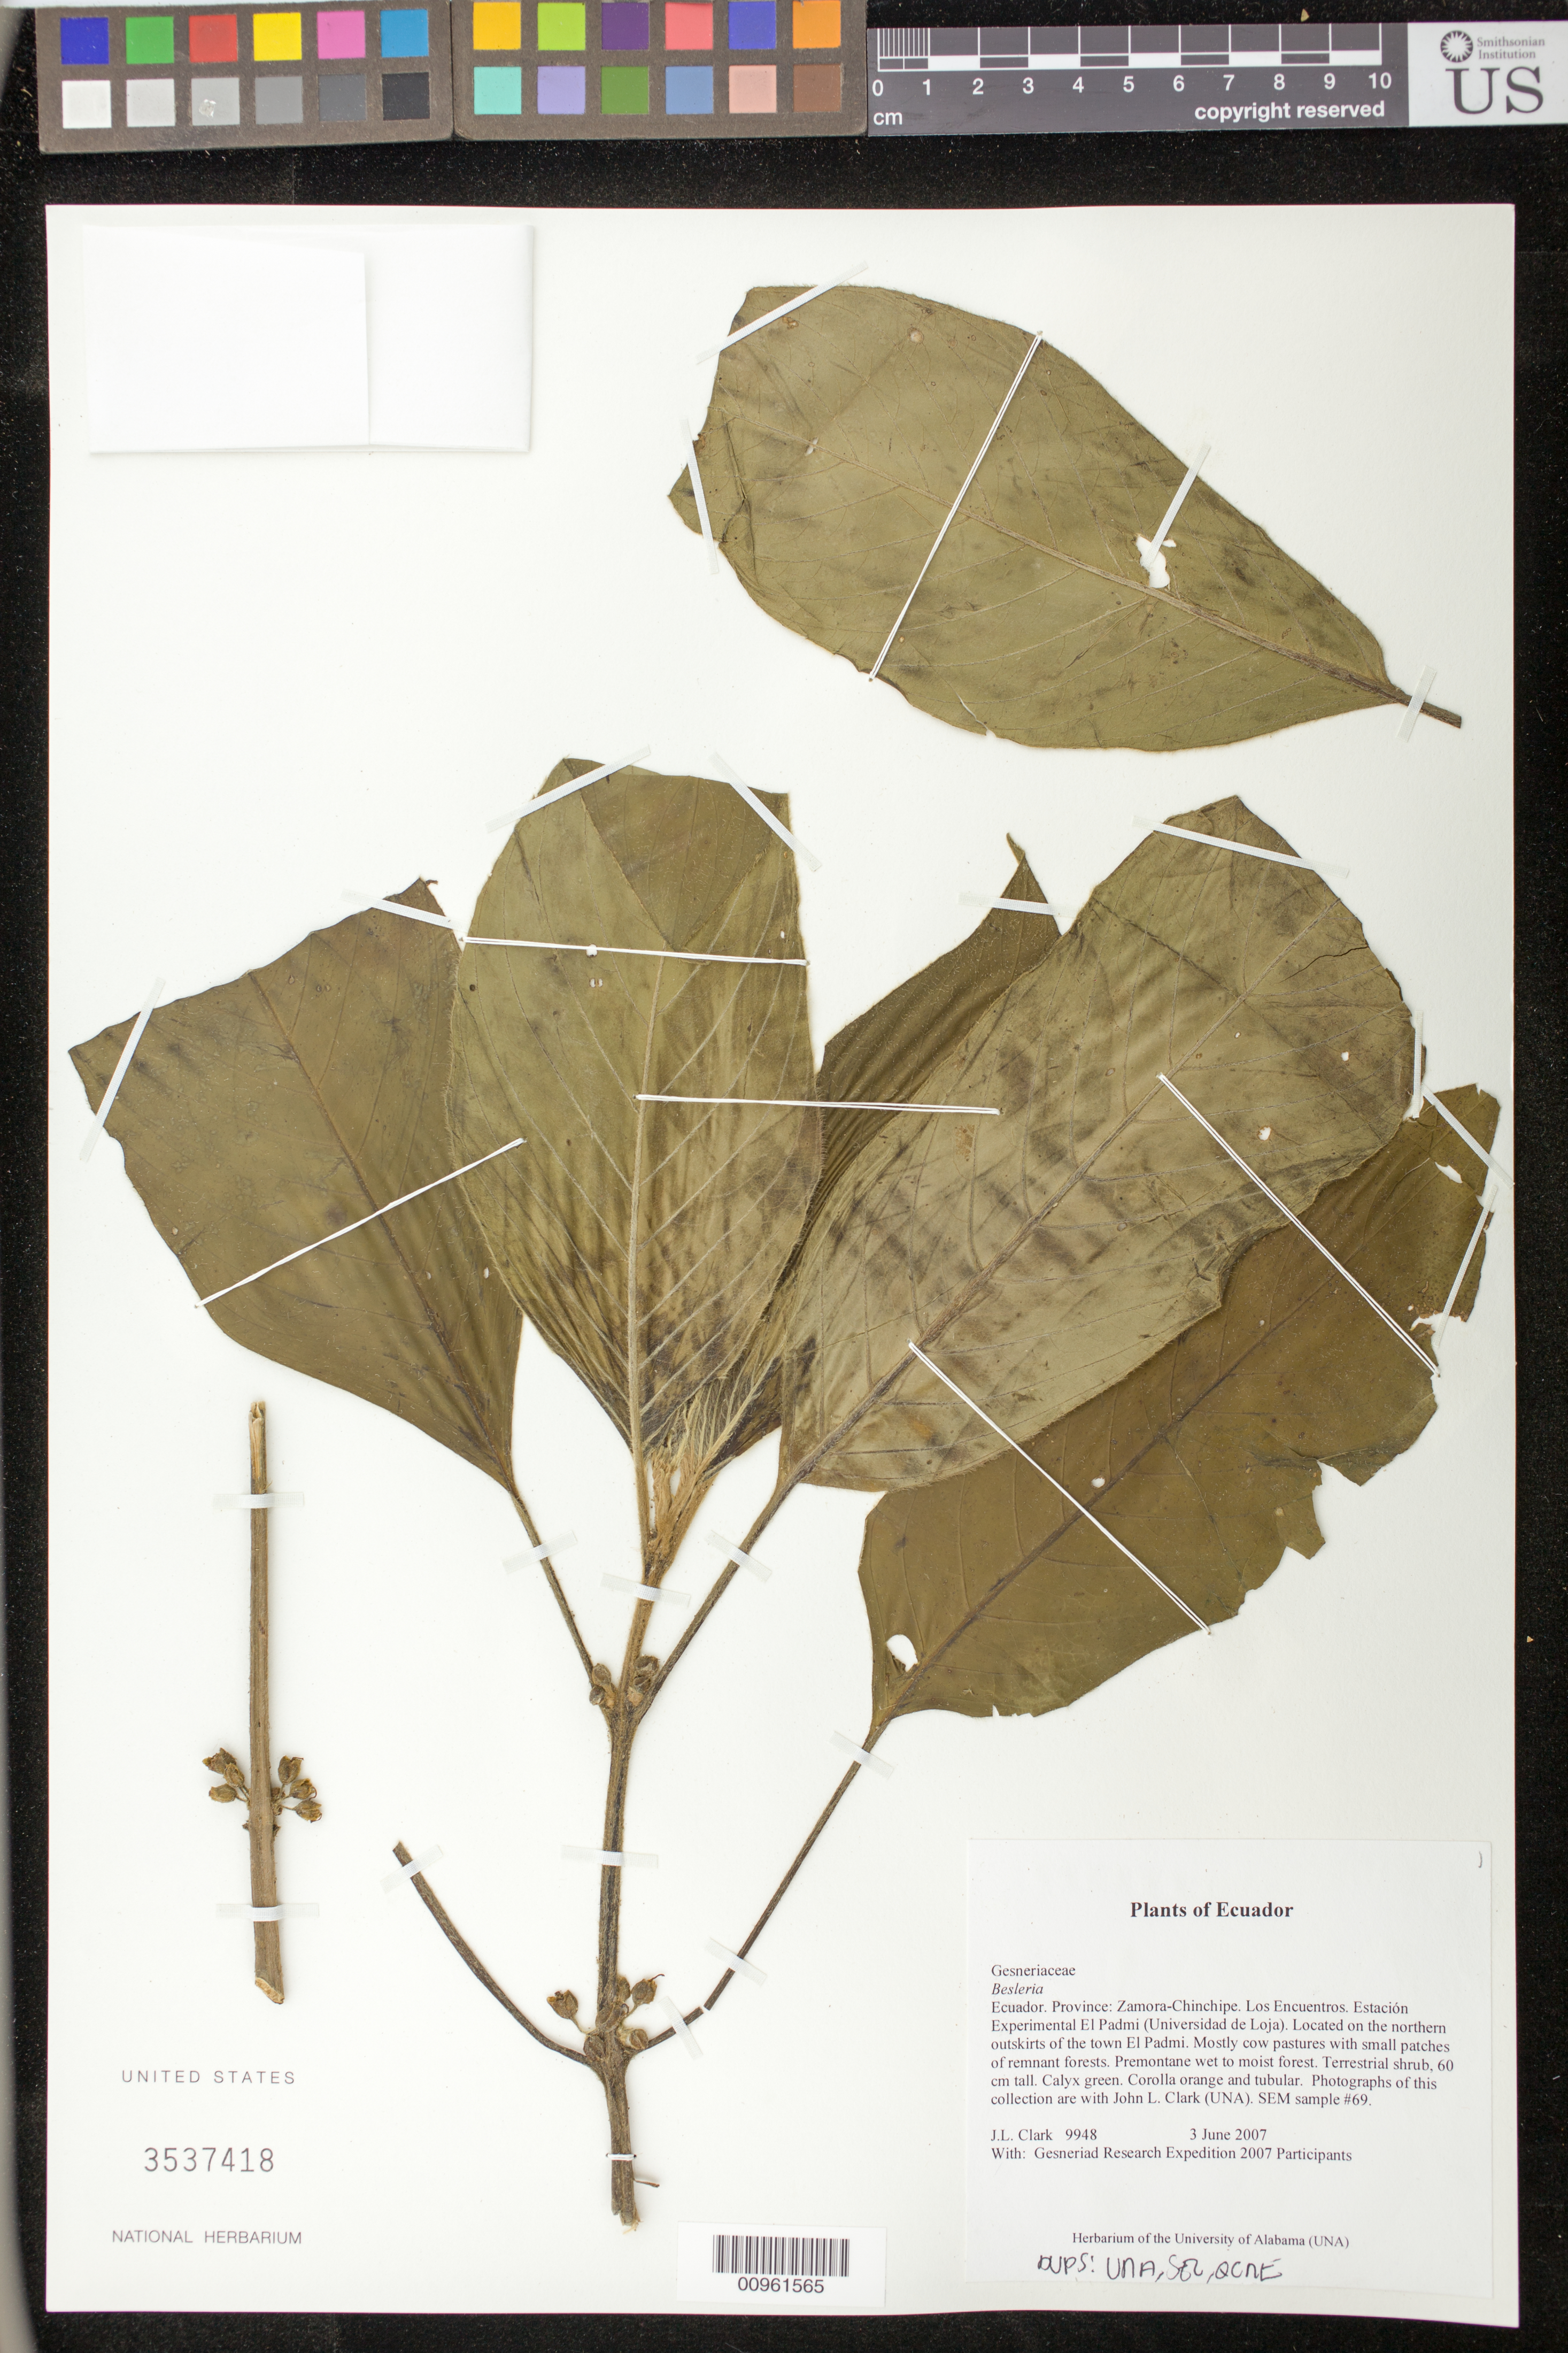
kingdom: Plantae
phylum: Tracheophyta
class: Magnoliopsida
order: Lamiales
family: Gesneriaceae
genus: Besleria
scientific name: Besleria sp.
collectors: J. L. Clark & Gesneriad Research Expedition 2007 Participants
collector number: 9948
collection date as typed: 03 Jun 2007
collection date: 2007-06-03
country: Ecuador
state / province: Zamora-Chinchipe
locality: Los Encuentros. Estación Experimental El Padmi (Universidad de Loja). Located on the northern outskirts of the town El Padmi. Mostly cow pastures with small patches of remnant forests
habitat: Premontane wet to moist forest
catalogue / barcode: US 3537418